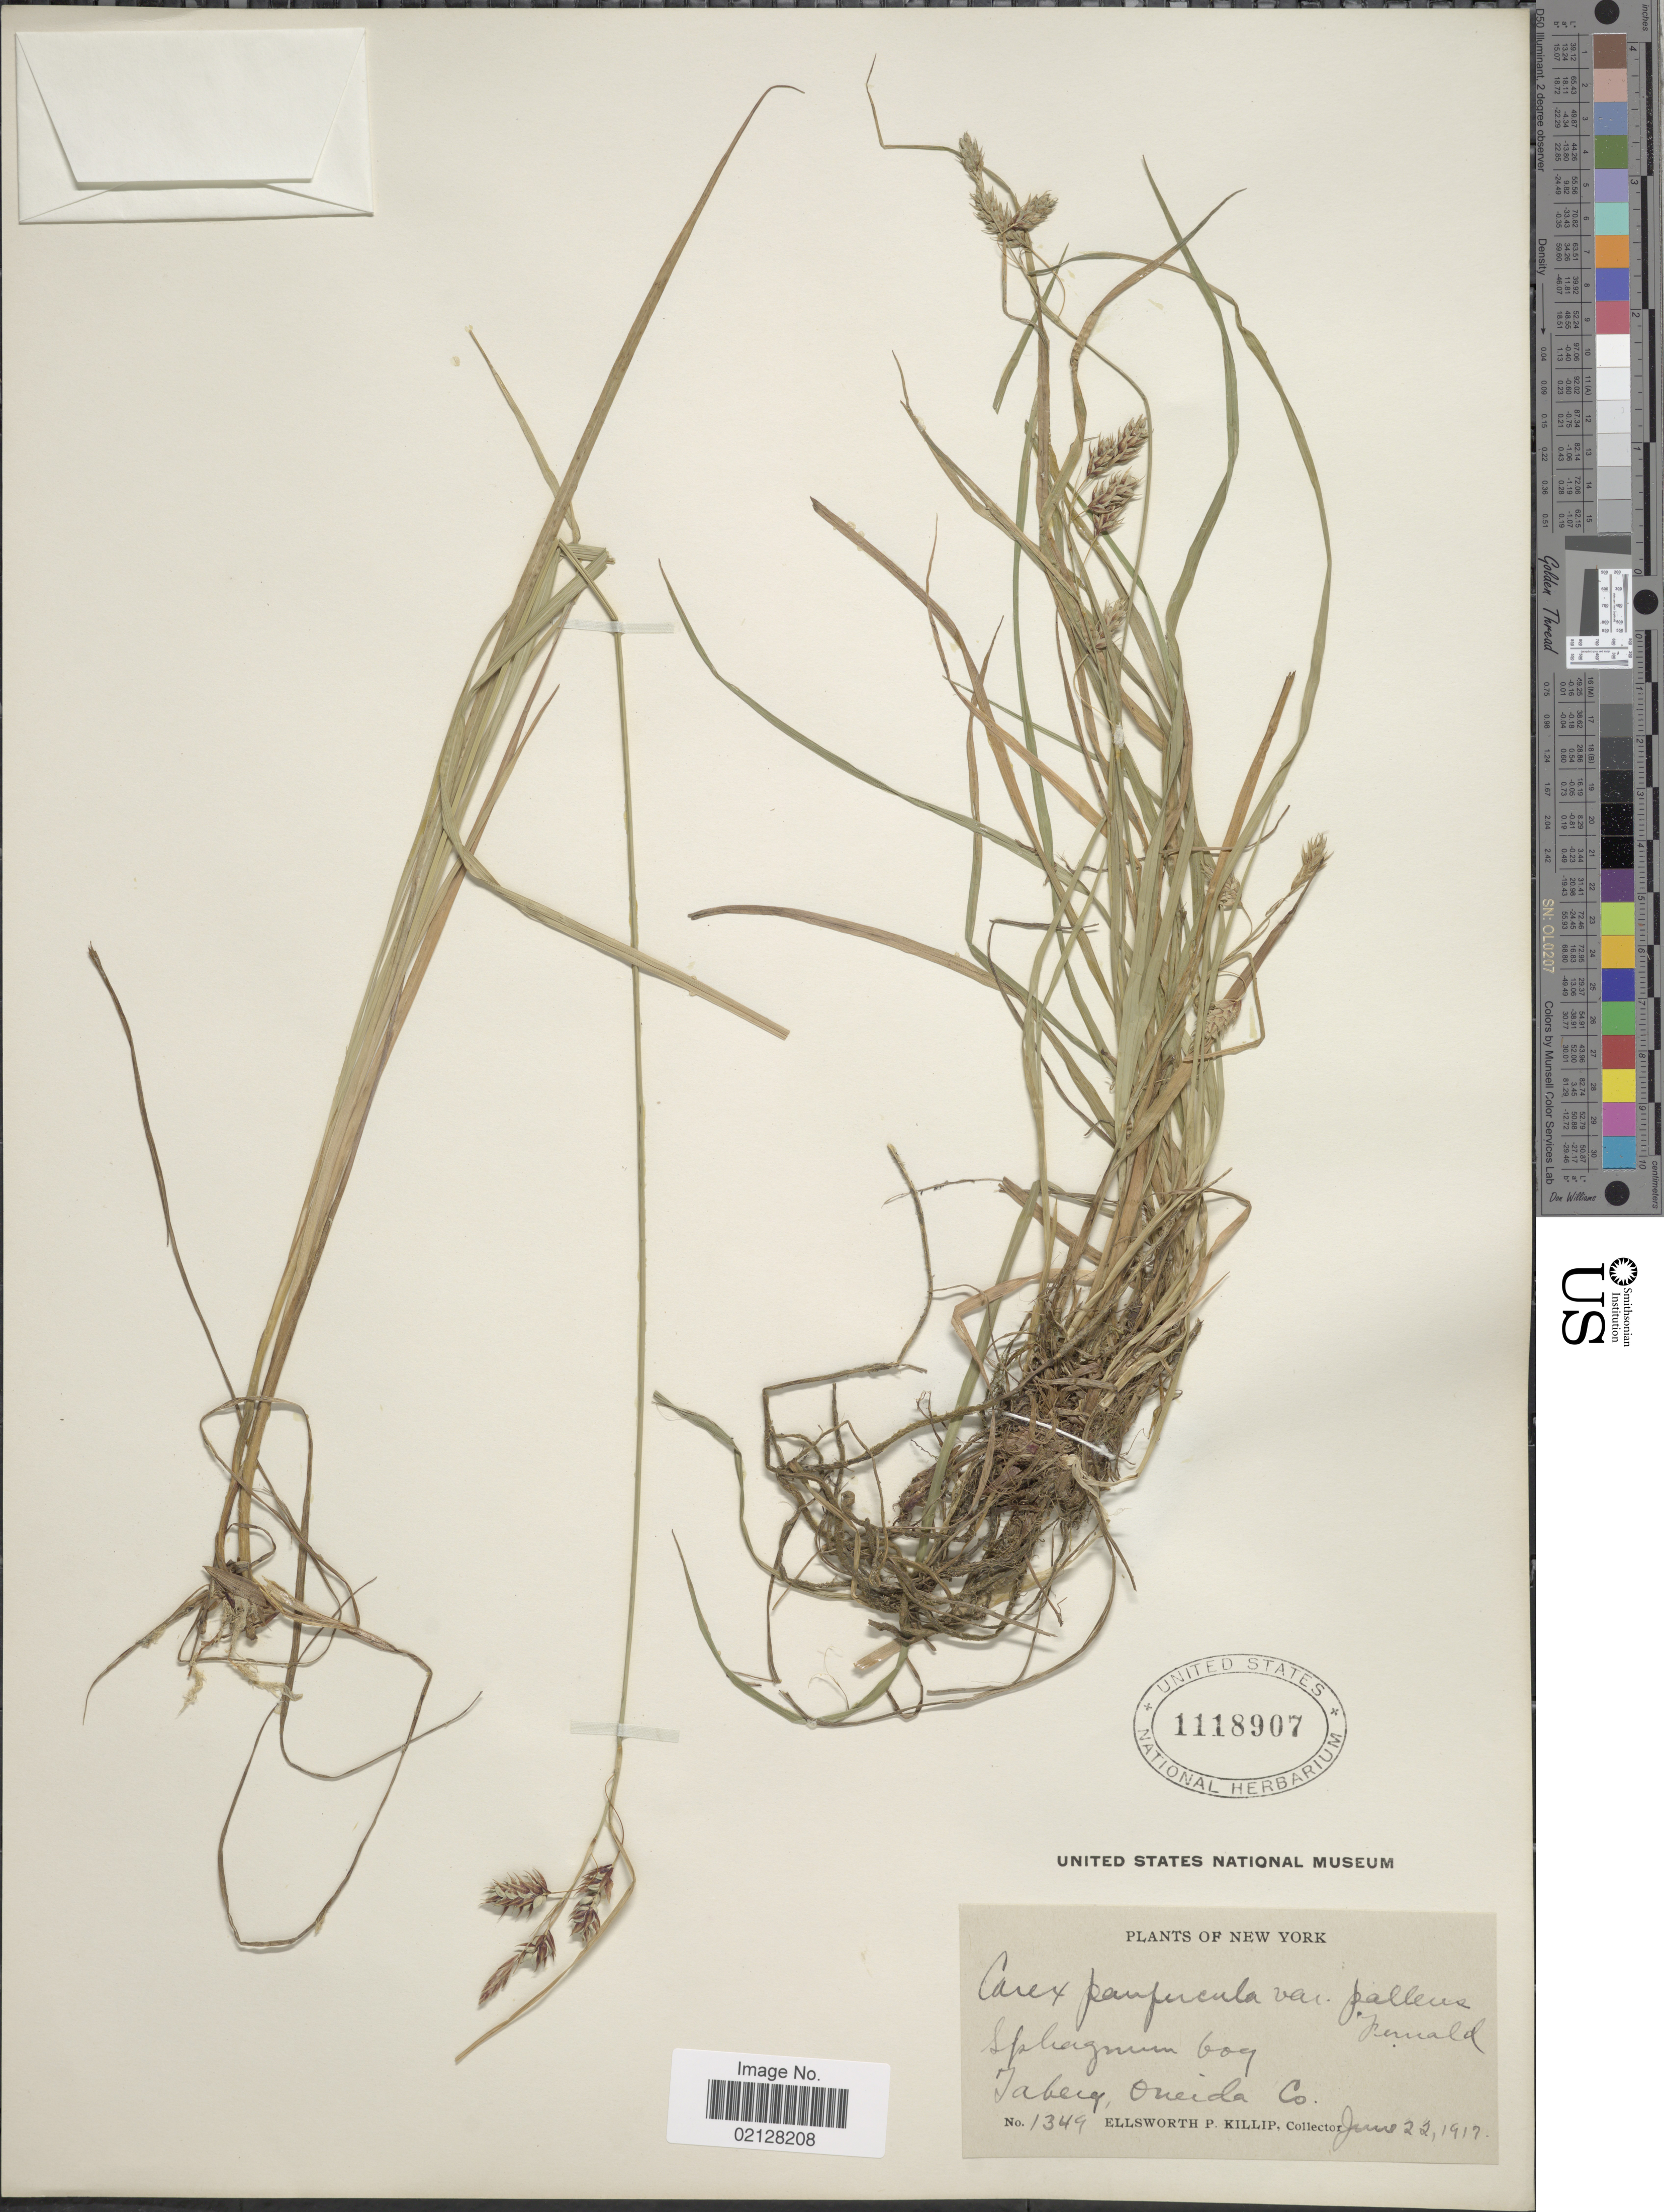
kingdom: Plantae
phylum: Tracheophyta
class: Liliopsida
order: Poales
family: Cyperaceae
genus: Carex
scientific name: Carex magellanica subsp. irrigua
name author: (Wahlenb.) Hiitonen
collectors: E. P. Killip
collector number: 1349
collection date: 1917-06-22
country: United States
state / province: New York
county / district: Oneida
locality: Sphagnum bog, Tabery.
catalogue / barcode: US 1118907